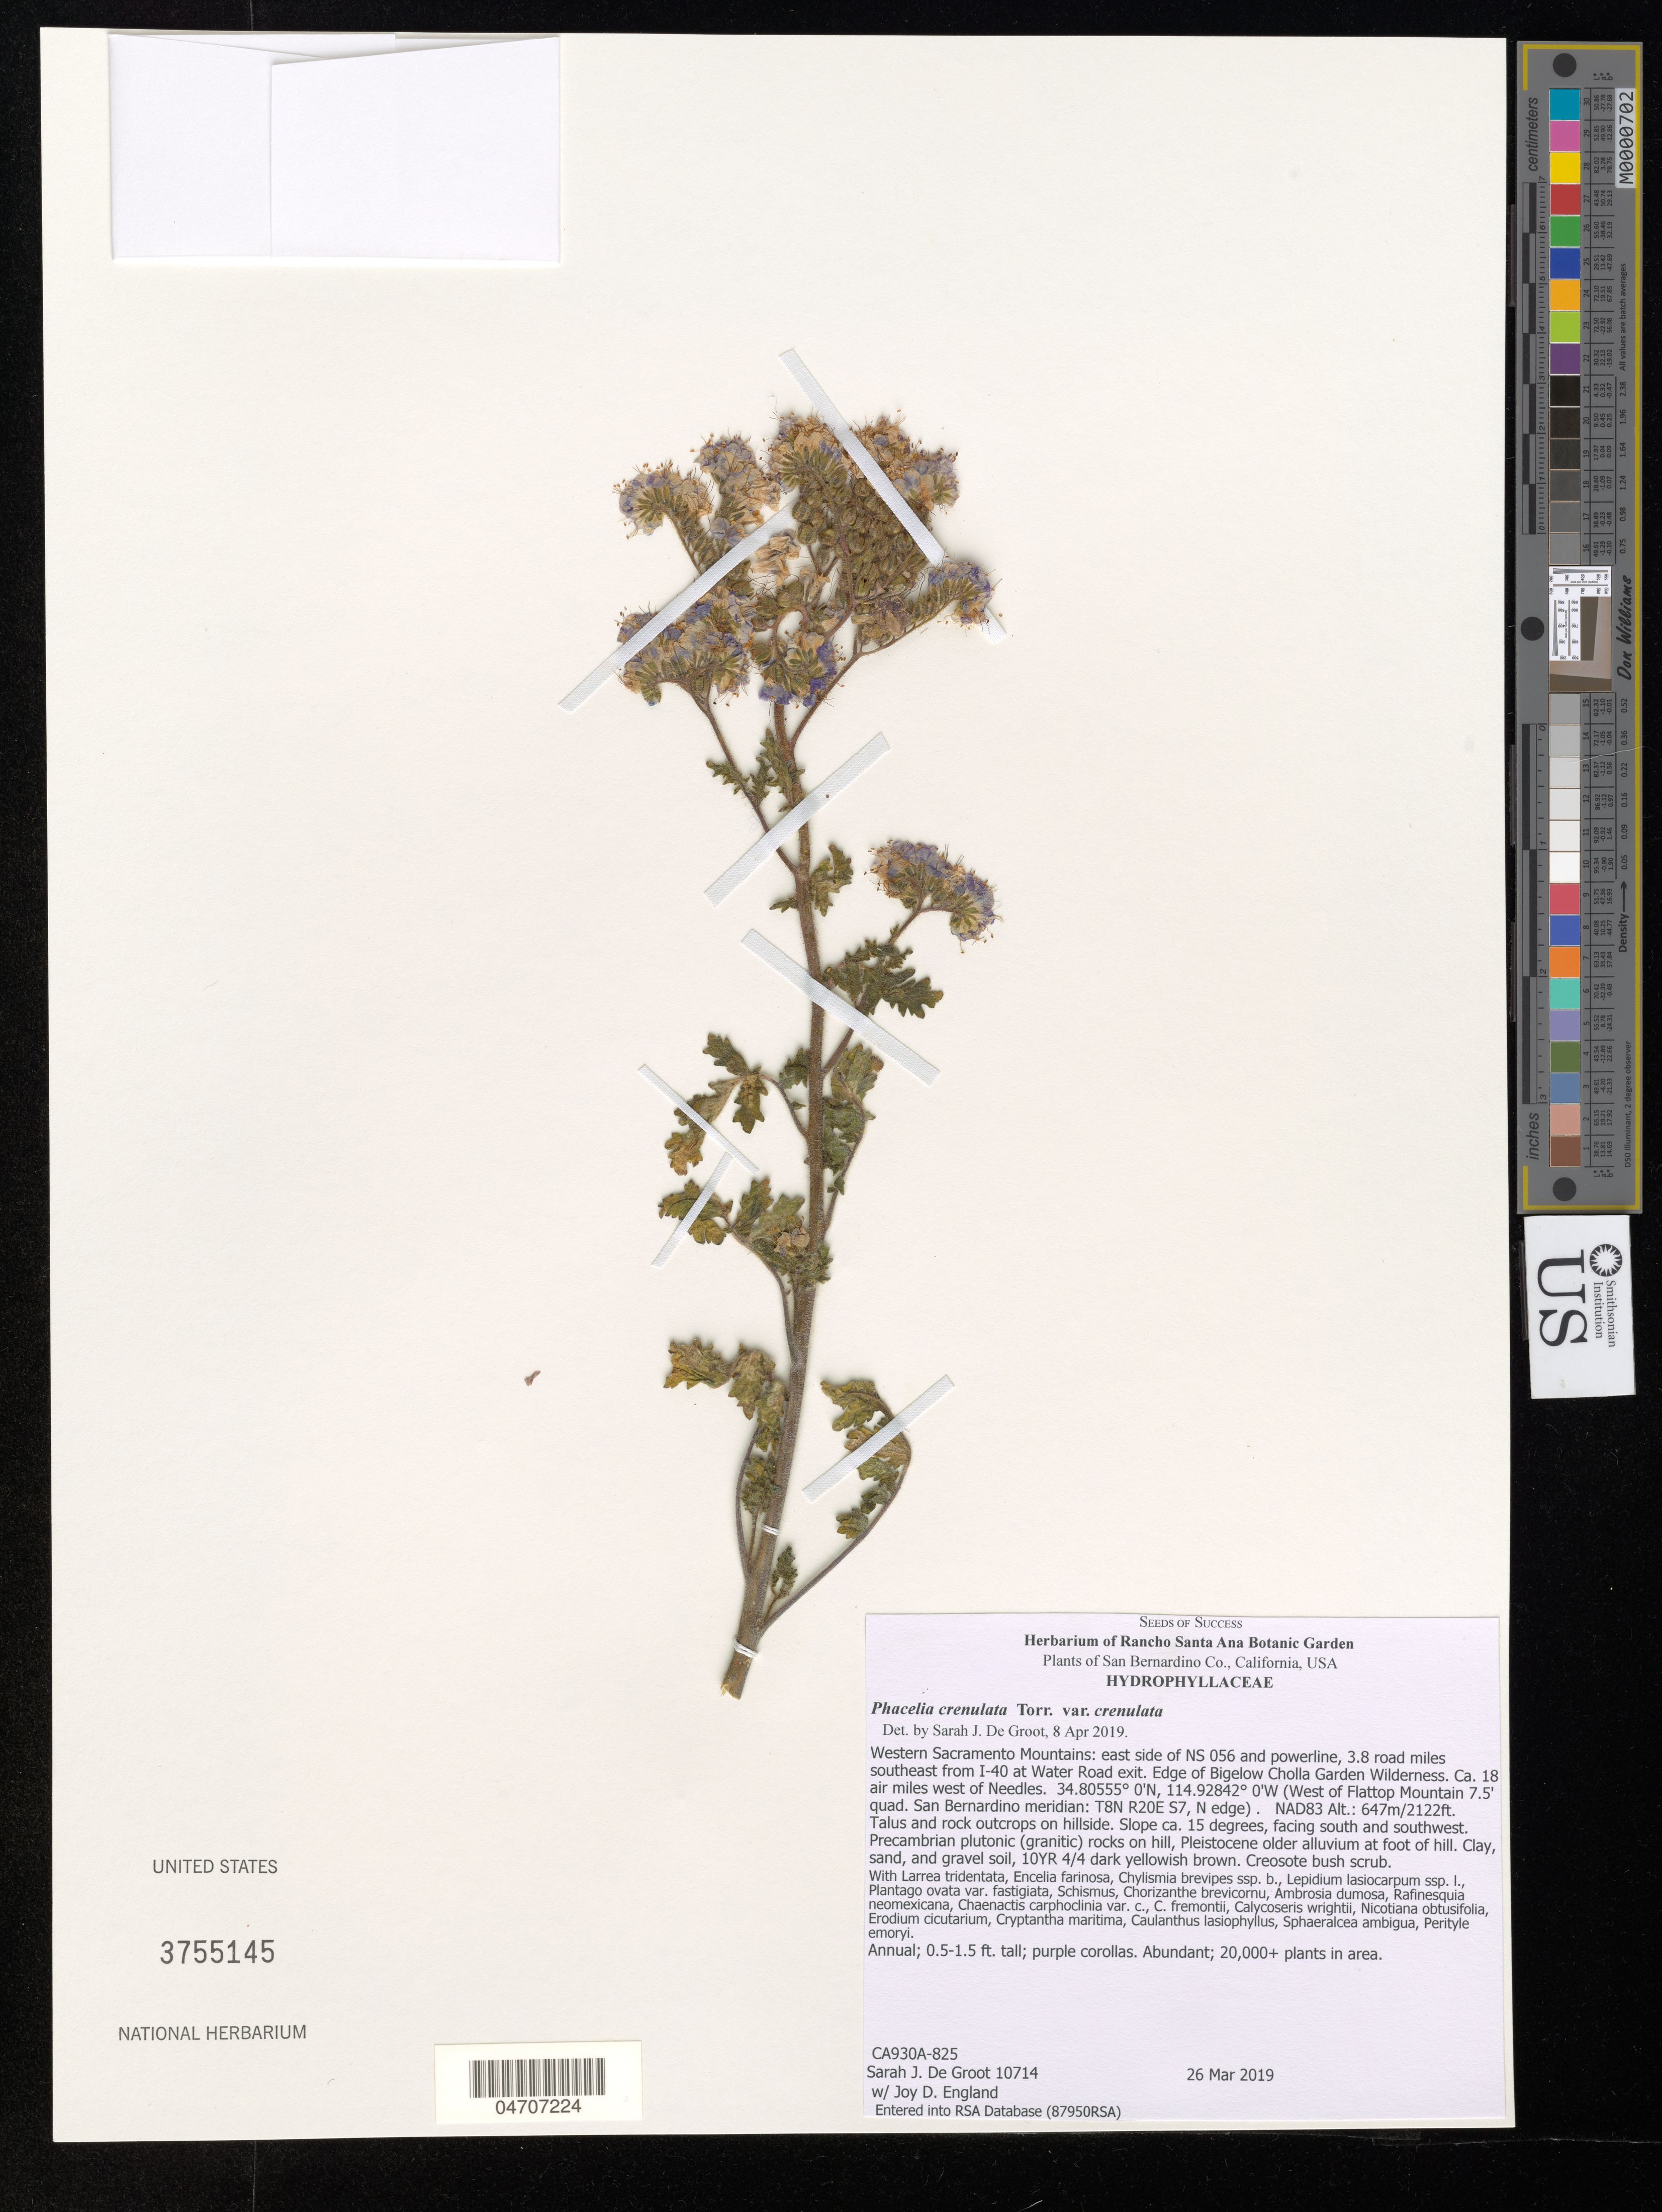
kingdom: Plantae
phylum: Tracheophyta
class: Magnoliopsida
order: Boraginales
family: Hydrophyllaceae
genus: Phacelia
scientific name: Phacelia crenulata var. crenulata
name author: Torr. ex S. Watson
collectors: S. De Groot & J. England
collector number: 10714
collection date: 2019-03-26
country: United States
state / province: California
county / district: San Bernardino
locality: San Bernardino Co. Western Sacramento Mountains: east side of NS 056 and powerline, 3.8 road miles southeast from I-40 at Water Road exit. Edge of Bigelow Cholla Garden Wilderness. Ca. 18 air miles west of Needles. (West of Flattop Mountain 7.5' quad. San Bernardino meridian: T8N R20E S7, N edge). NAD83.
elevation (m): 647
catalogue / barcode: US 3755145